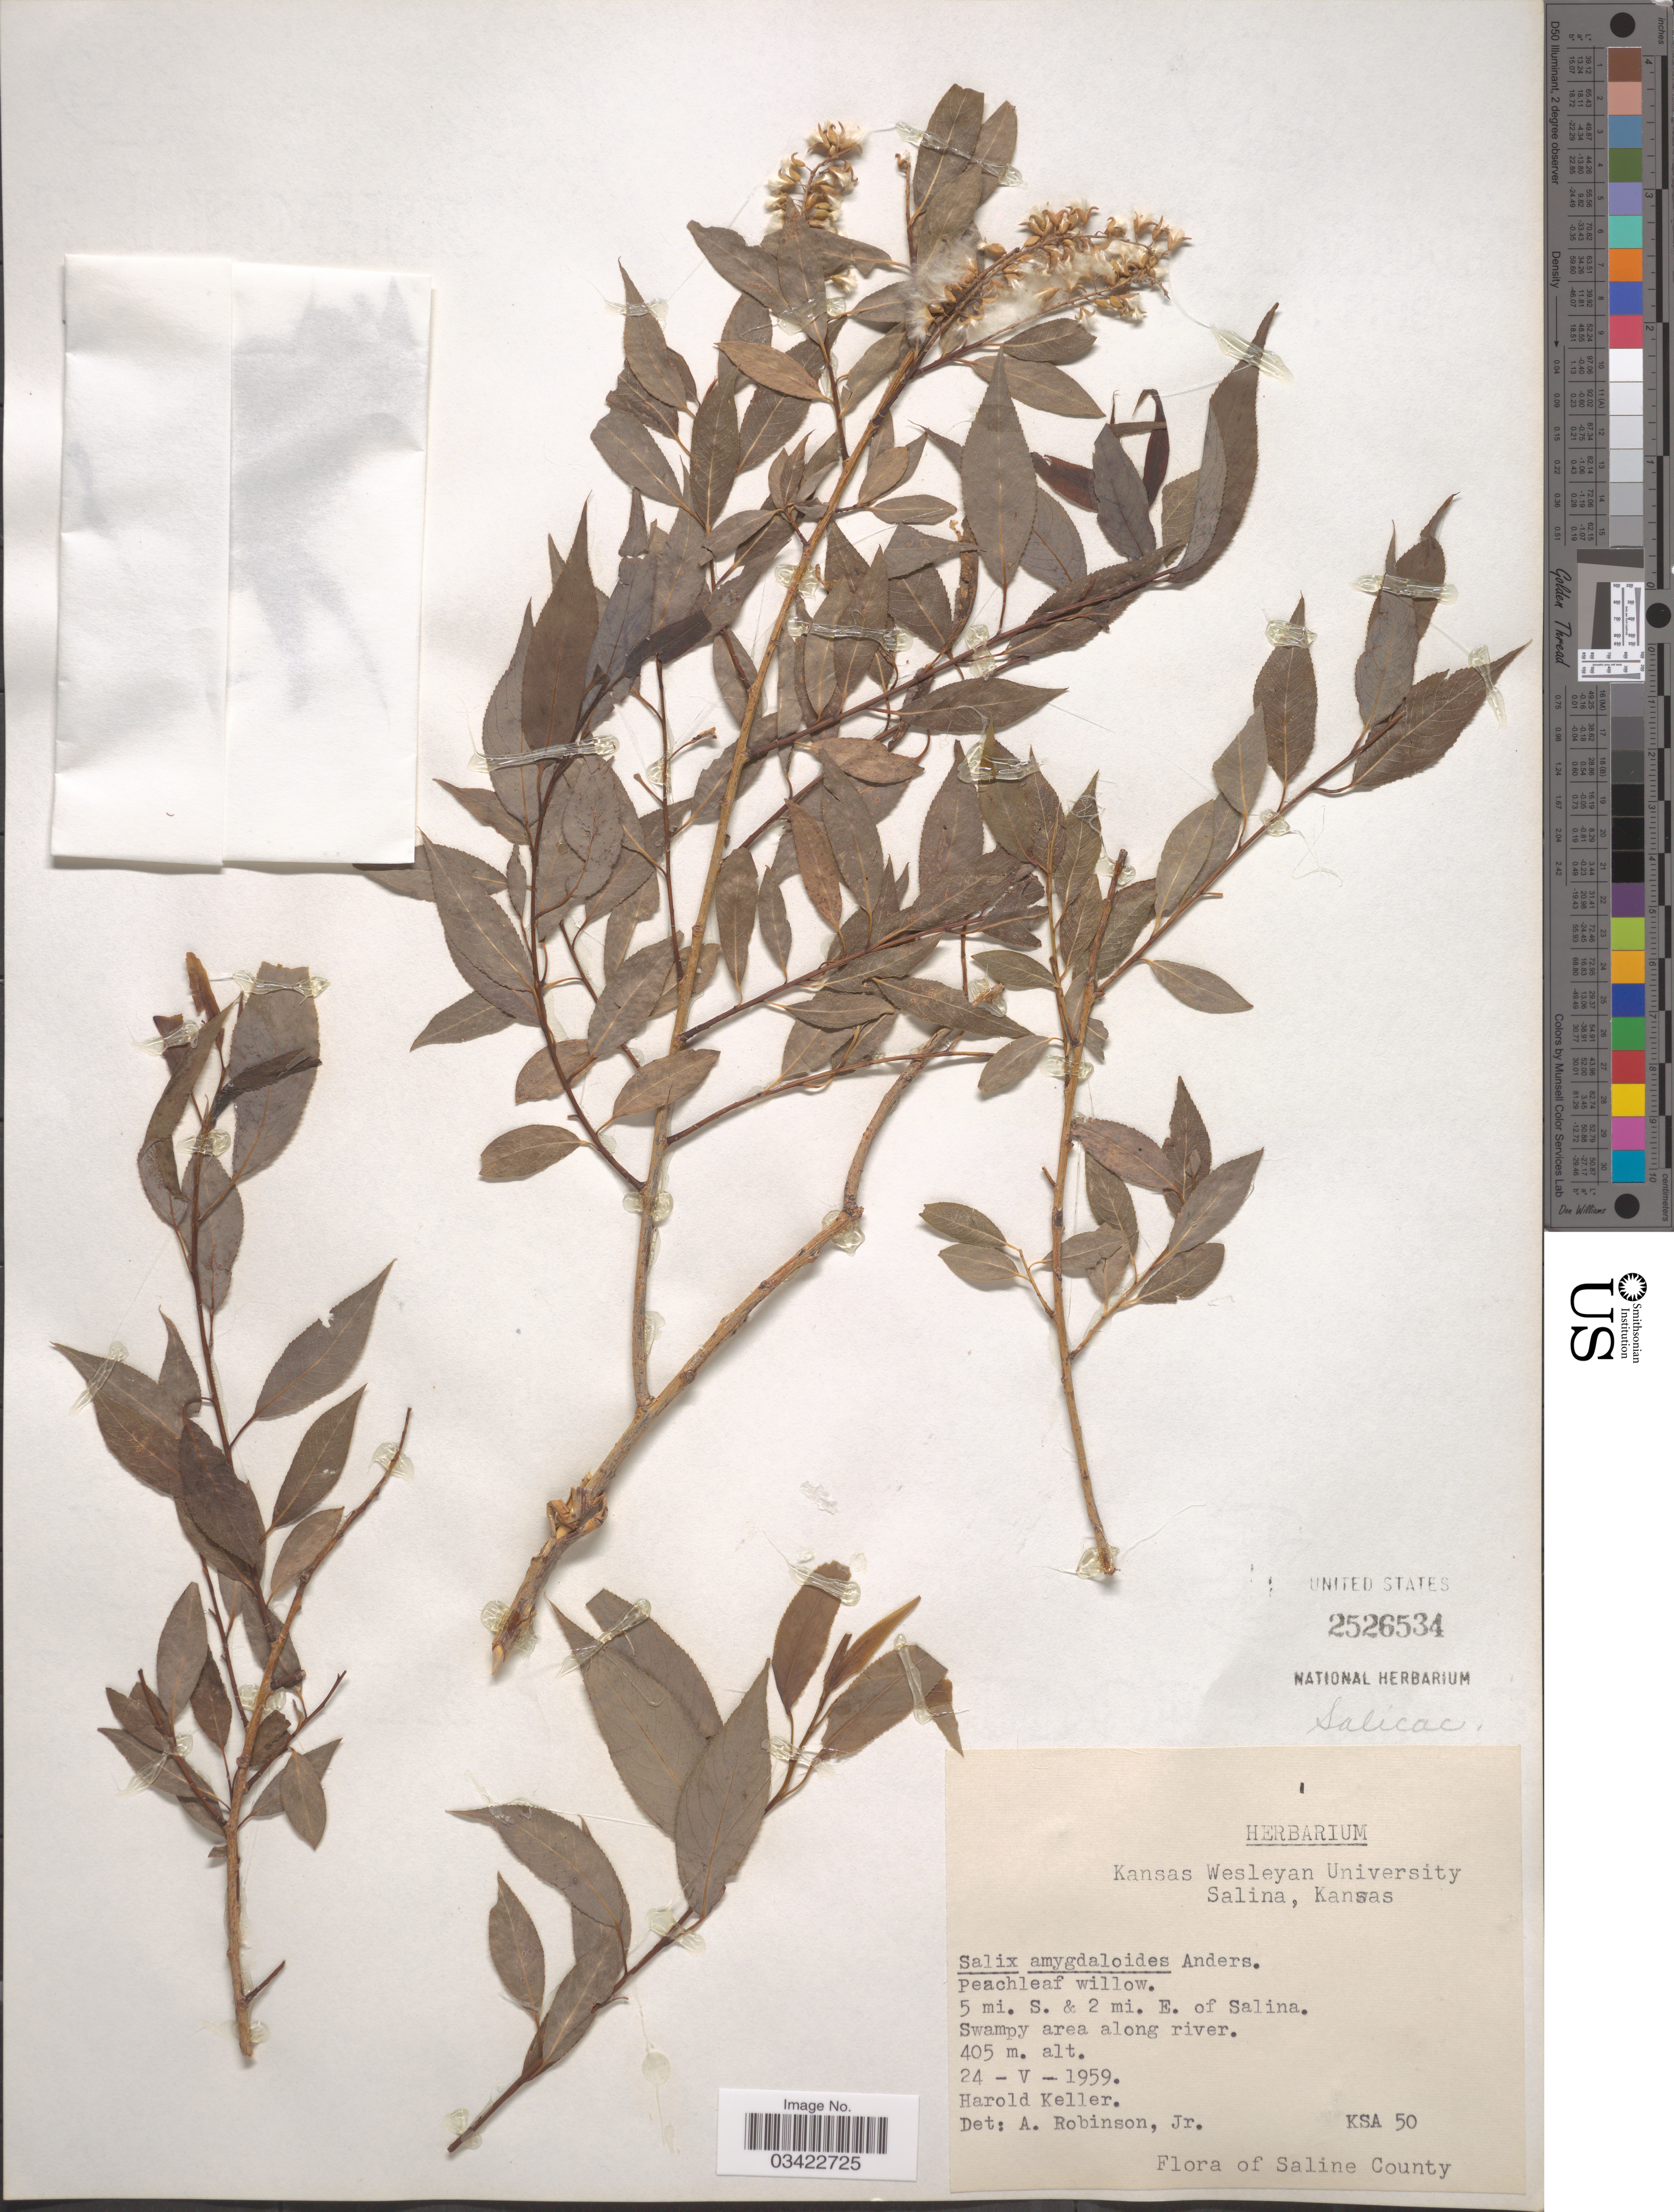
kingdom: Plantae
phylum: Tracheophyta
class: Magnoliopsida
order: Malpighiales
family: Salicaceae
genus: Salix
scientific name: Salix amygdaloides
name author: Andersson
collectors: H. Keller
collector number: KSA50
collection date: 1959-05-24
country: United States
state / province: Kansas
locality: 5 mi. S. & 2 mi. E. of Salina. Saline County.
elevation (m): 405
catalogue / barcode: US 2526534